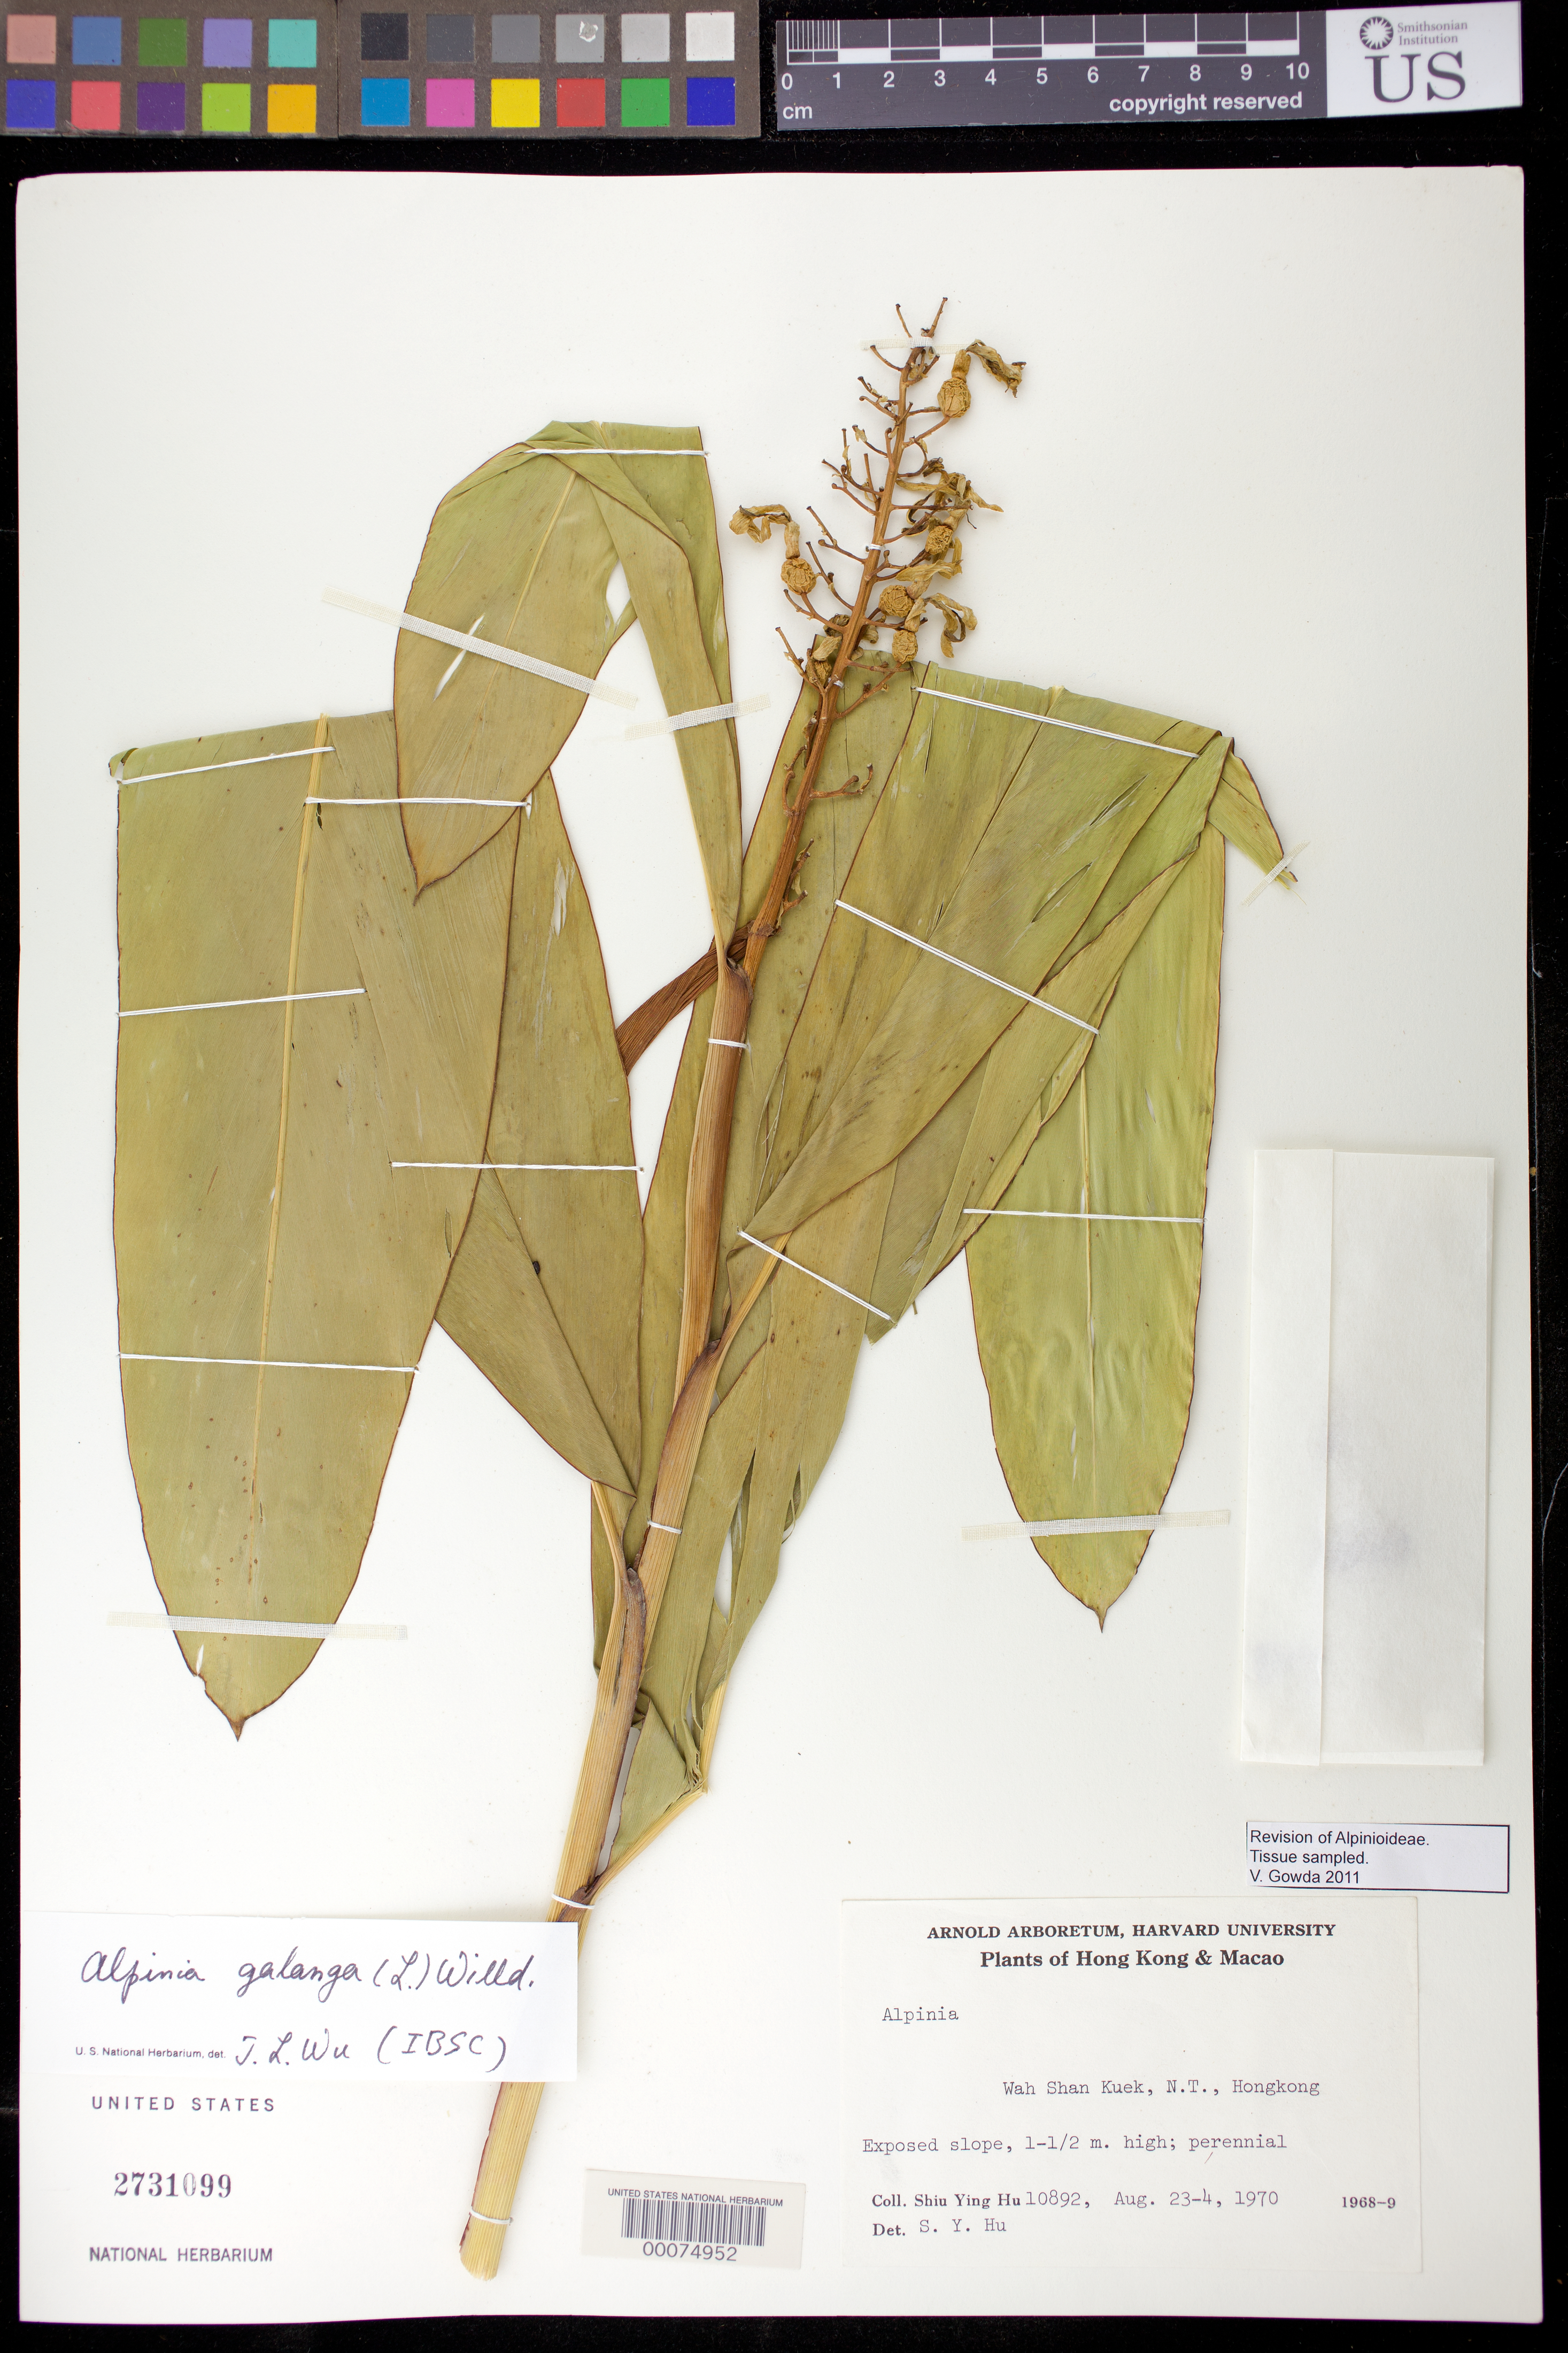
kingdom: Plantae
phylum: Tracheophyta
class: Liliopsida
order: Zingiberales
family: Zingiberaceae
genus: Alpinia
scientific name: Alpinia galanga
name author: (L.) Willd.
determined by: Wu, Te-Ling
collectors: S. Y. Hu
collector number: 10892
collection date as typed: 23 Aug 1970 to 24 Aug 1970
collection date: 1970-08-23/1970-08-24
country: China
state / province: Hong Kong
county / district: New Territories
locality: Wah shan kuek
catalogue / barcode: US 2731099